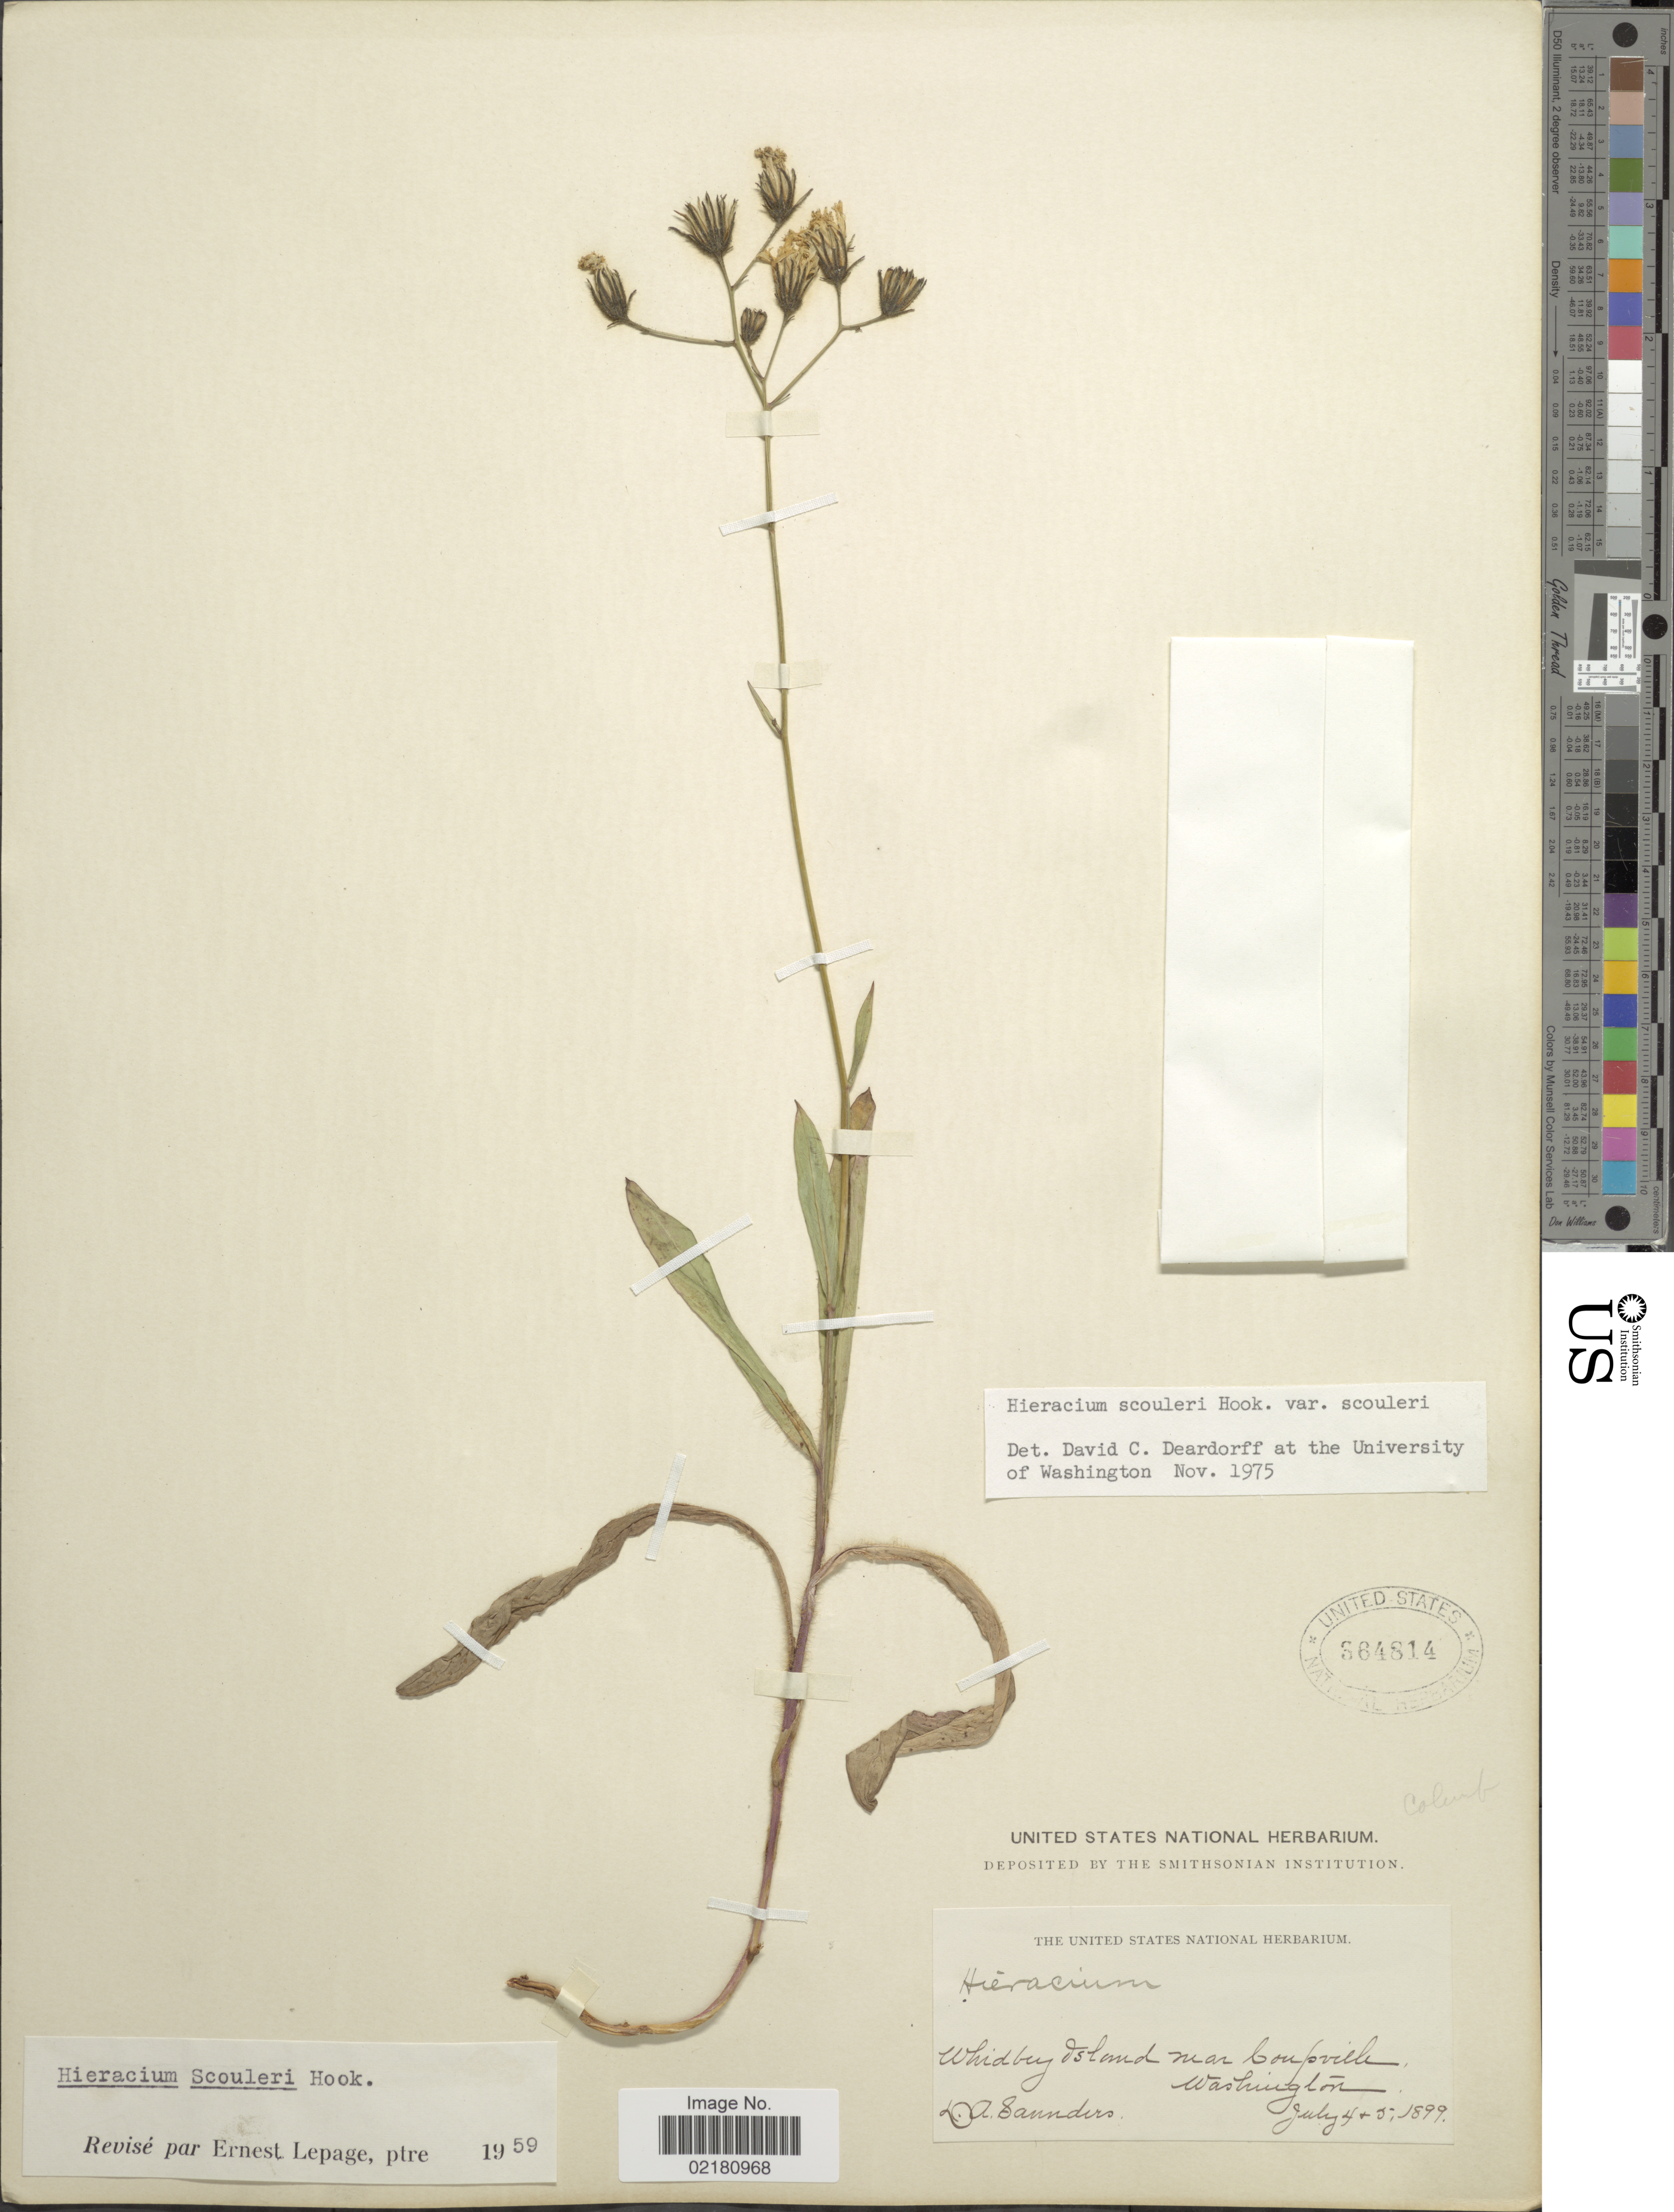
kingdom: Plantae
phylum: Tracheophyta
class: Magnoliopsida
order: Asterales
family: Asteraceae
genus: Hieracium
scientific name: Hieracium scouleri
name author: Hook.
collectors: D. Saunders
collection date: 1899-07-04/1899-07-05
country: United States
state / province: Washington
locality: Whidbey Island near Coupville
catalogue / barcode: US 364814